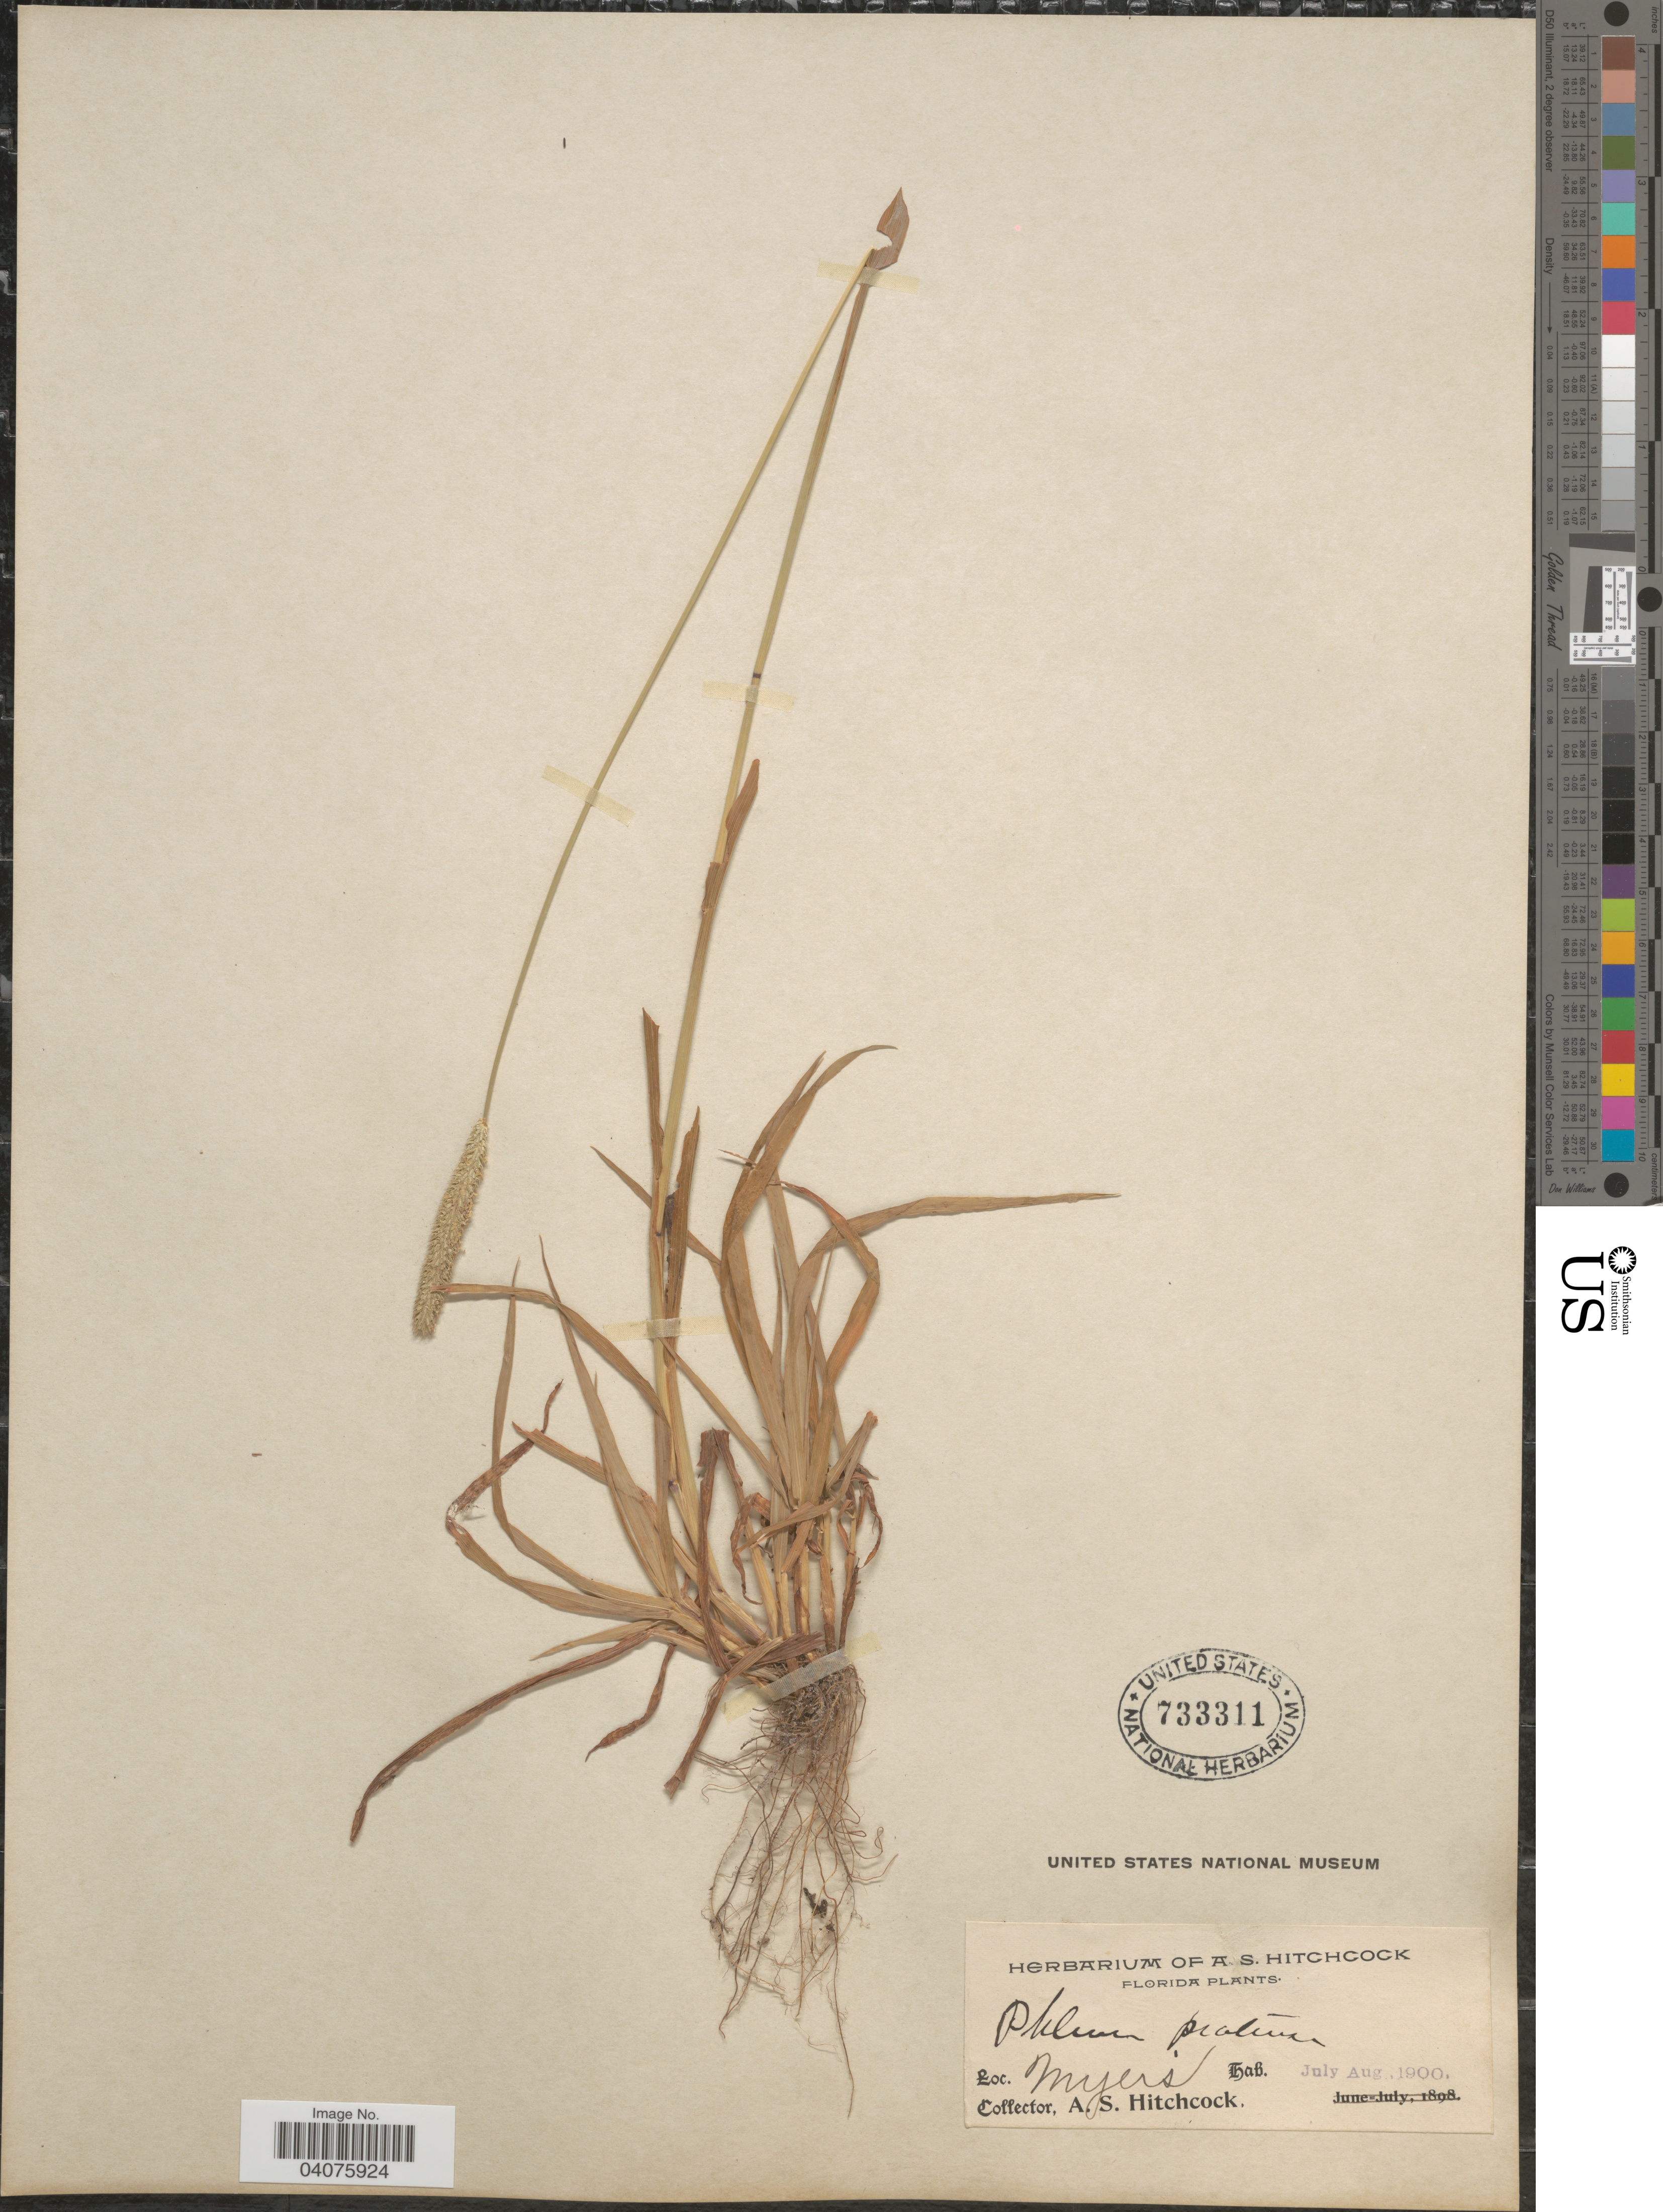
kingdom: Plantae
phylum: Tracheophyta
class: Liliopsida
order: Poales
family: Poaceae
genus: Phleum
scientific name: Phleum pratense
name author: L.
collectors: A. S. Hitchcock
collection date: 1900-07/1900-08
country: United States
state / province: Florida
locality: Myers.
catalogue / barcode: US 733311